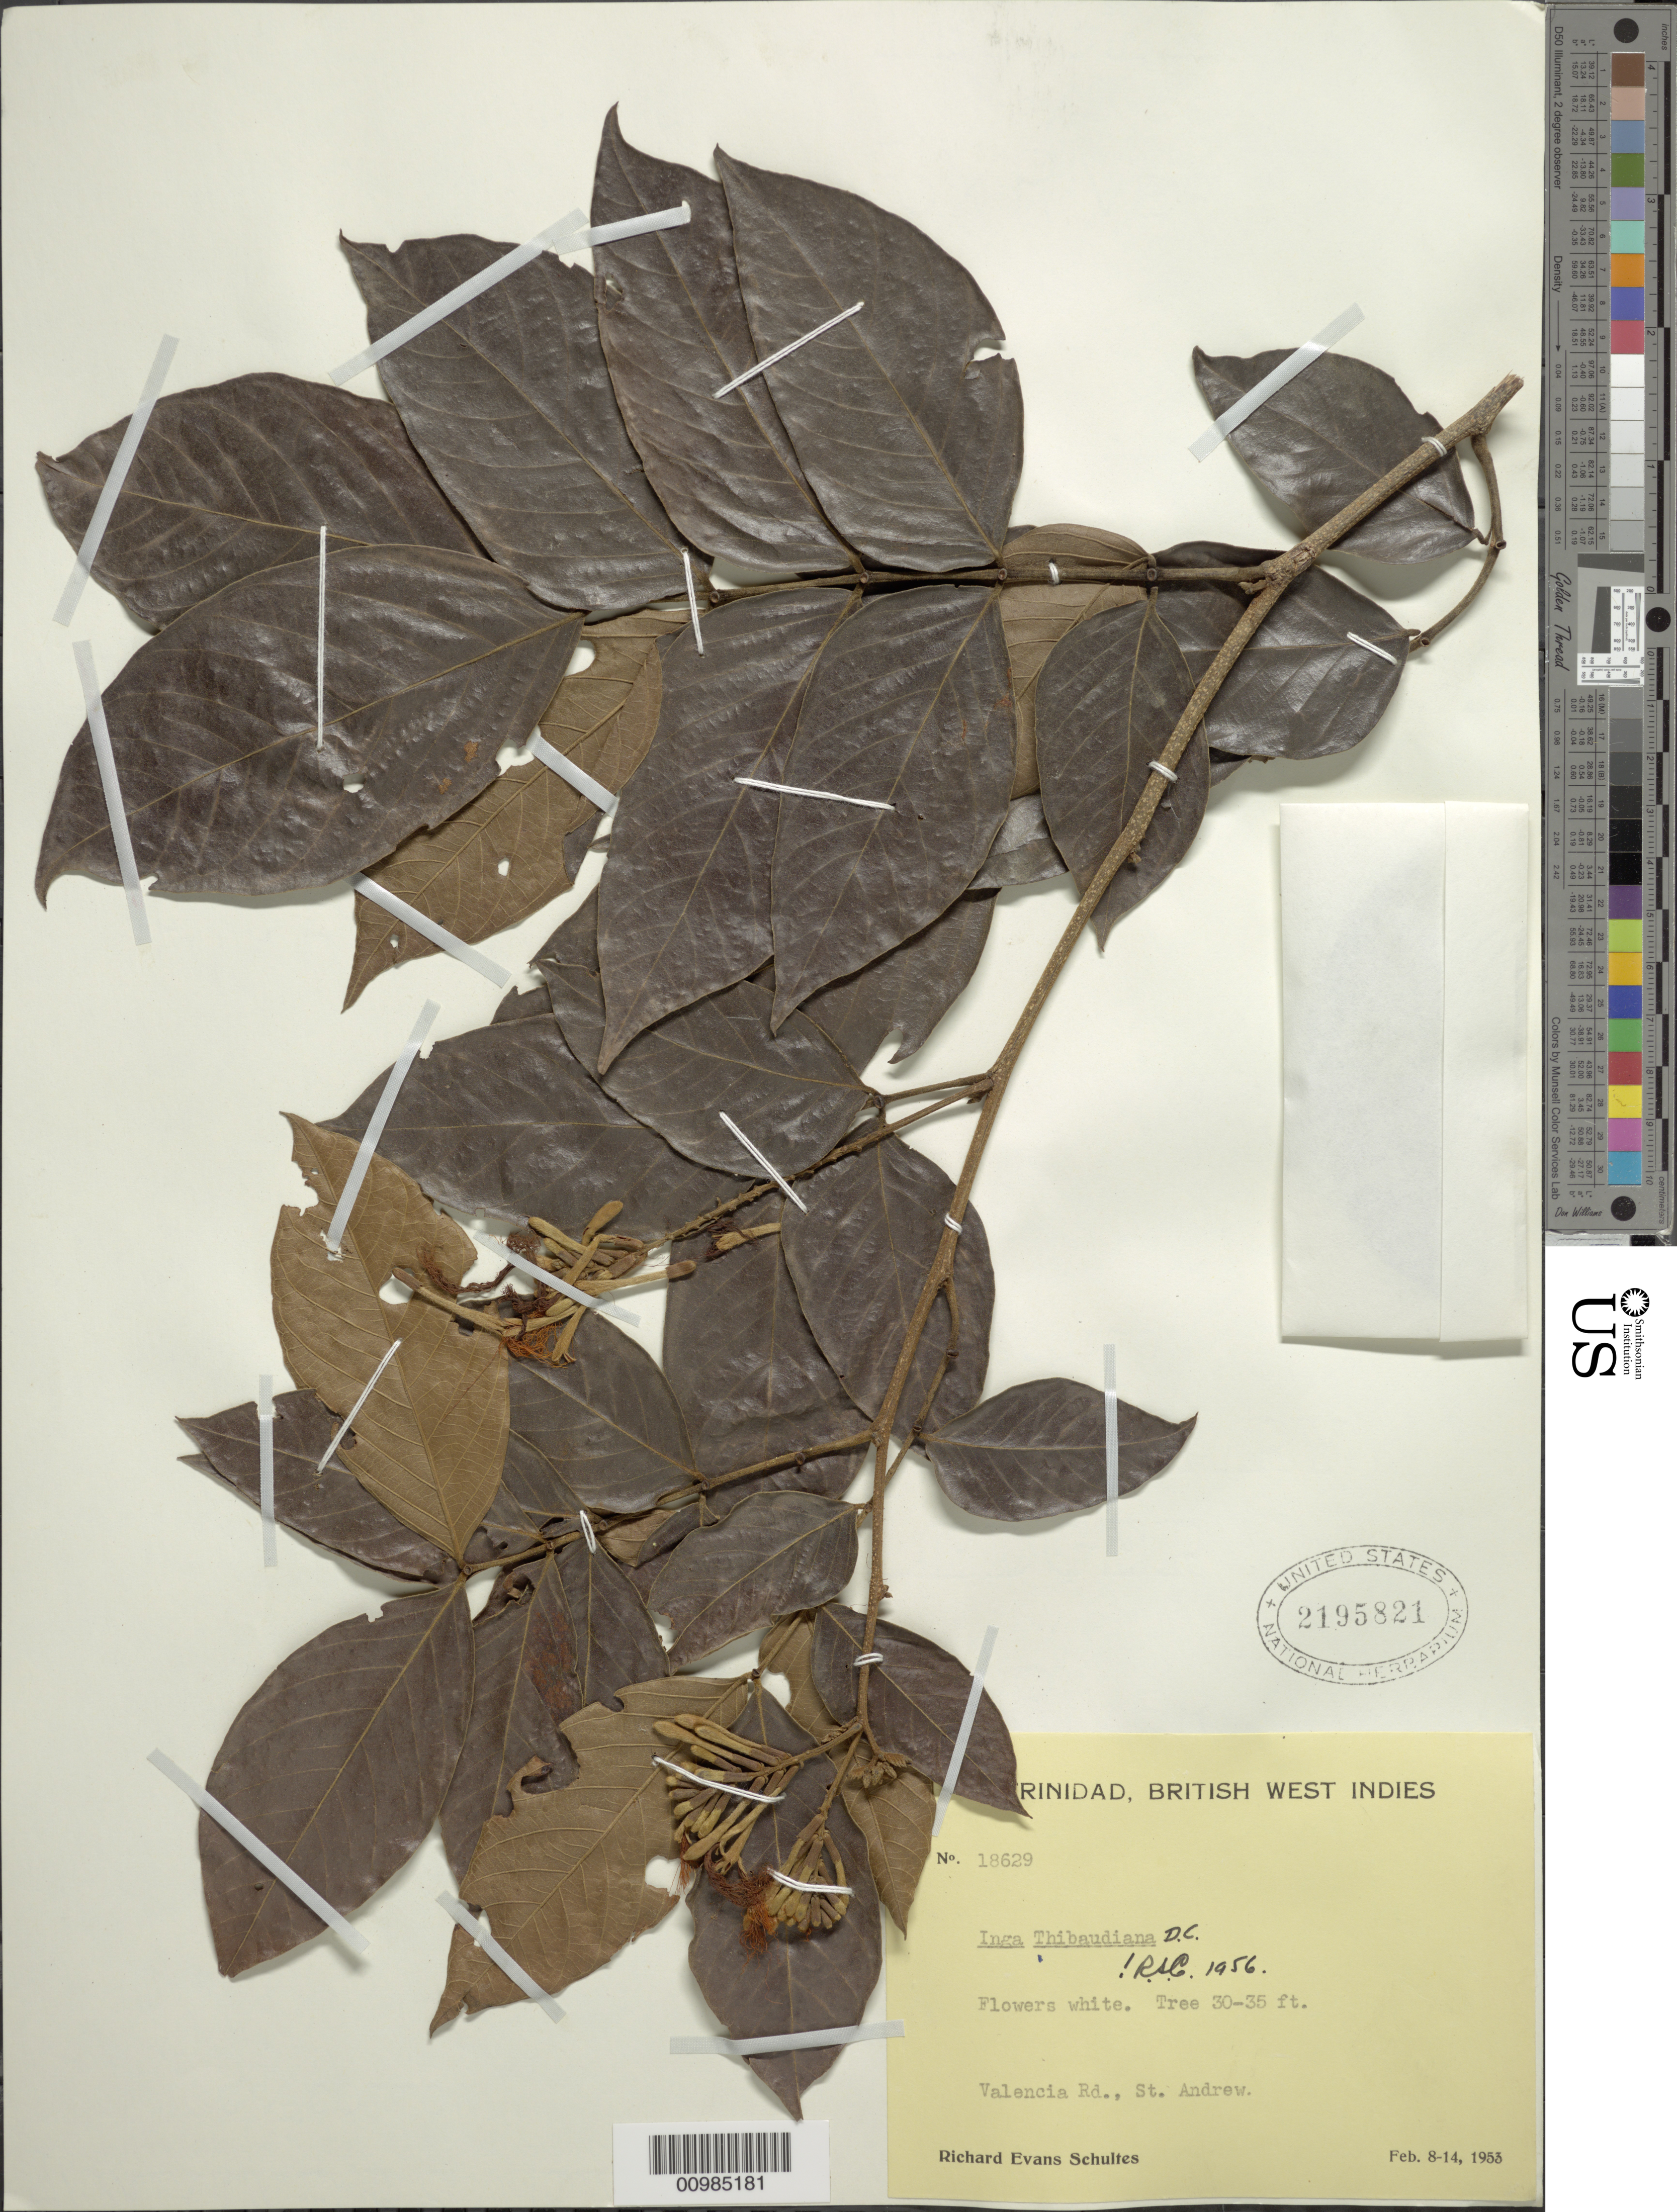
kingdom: Plantae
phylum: Tracheophyta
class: Magnoliopsida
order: Fabales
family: Fabaceae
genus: Inga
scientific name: Inga thibaudiana subsp. thibaudiana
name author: DC.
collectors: R. E. Schultes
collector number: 18629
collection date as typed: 08 Feb 1953 to 14 Feb 1953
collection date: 1953-02-08/1953-02-14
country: Trinidad and Tobago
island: Trinidad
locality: St. Andrew, Valencia Rd.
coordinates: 0 N, 0 E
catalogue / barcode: US 2195821